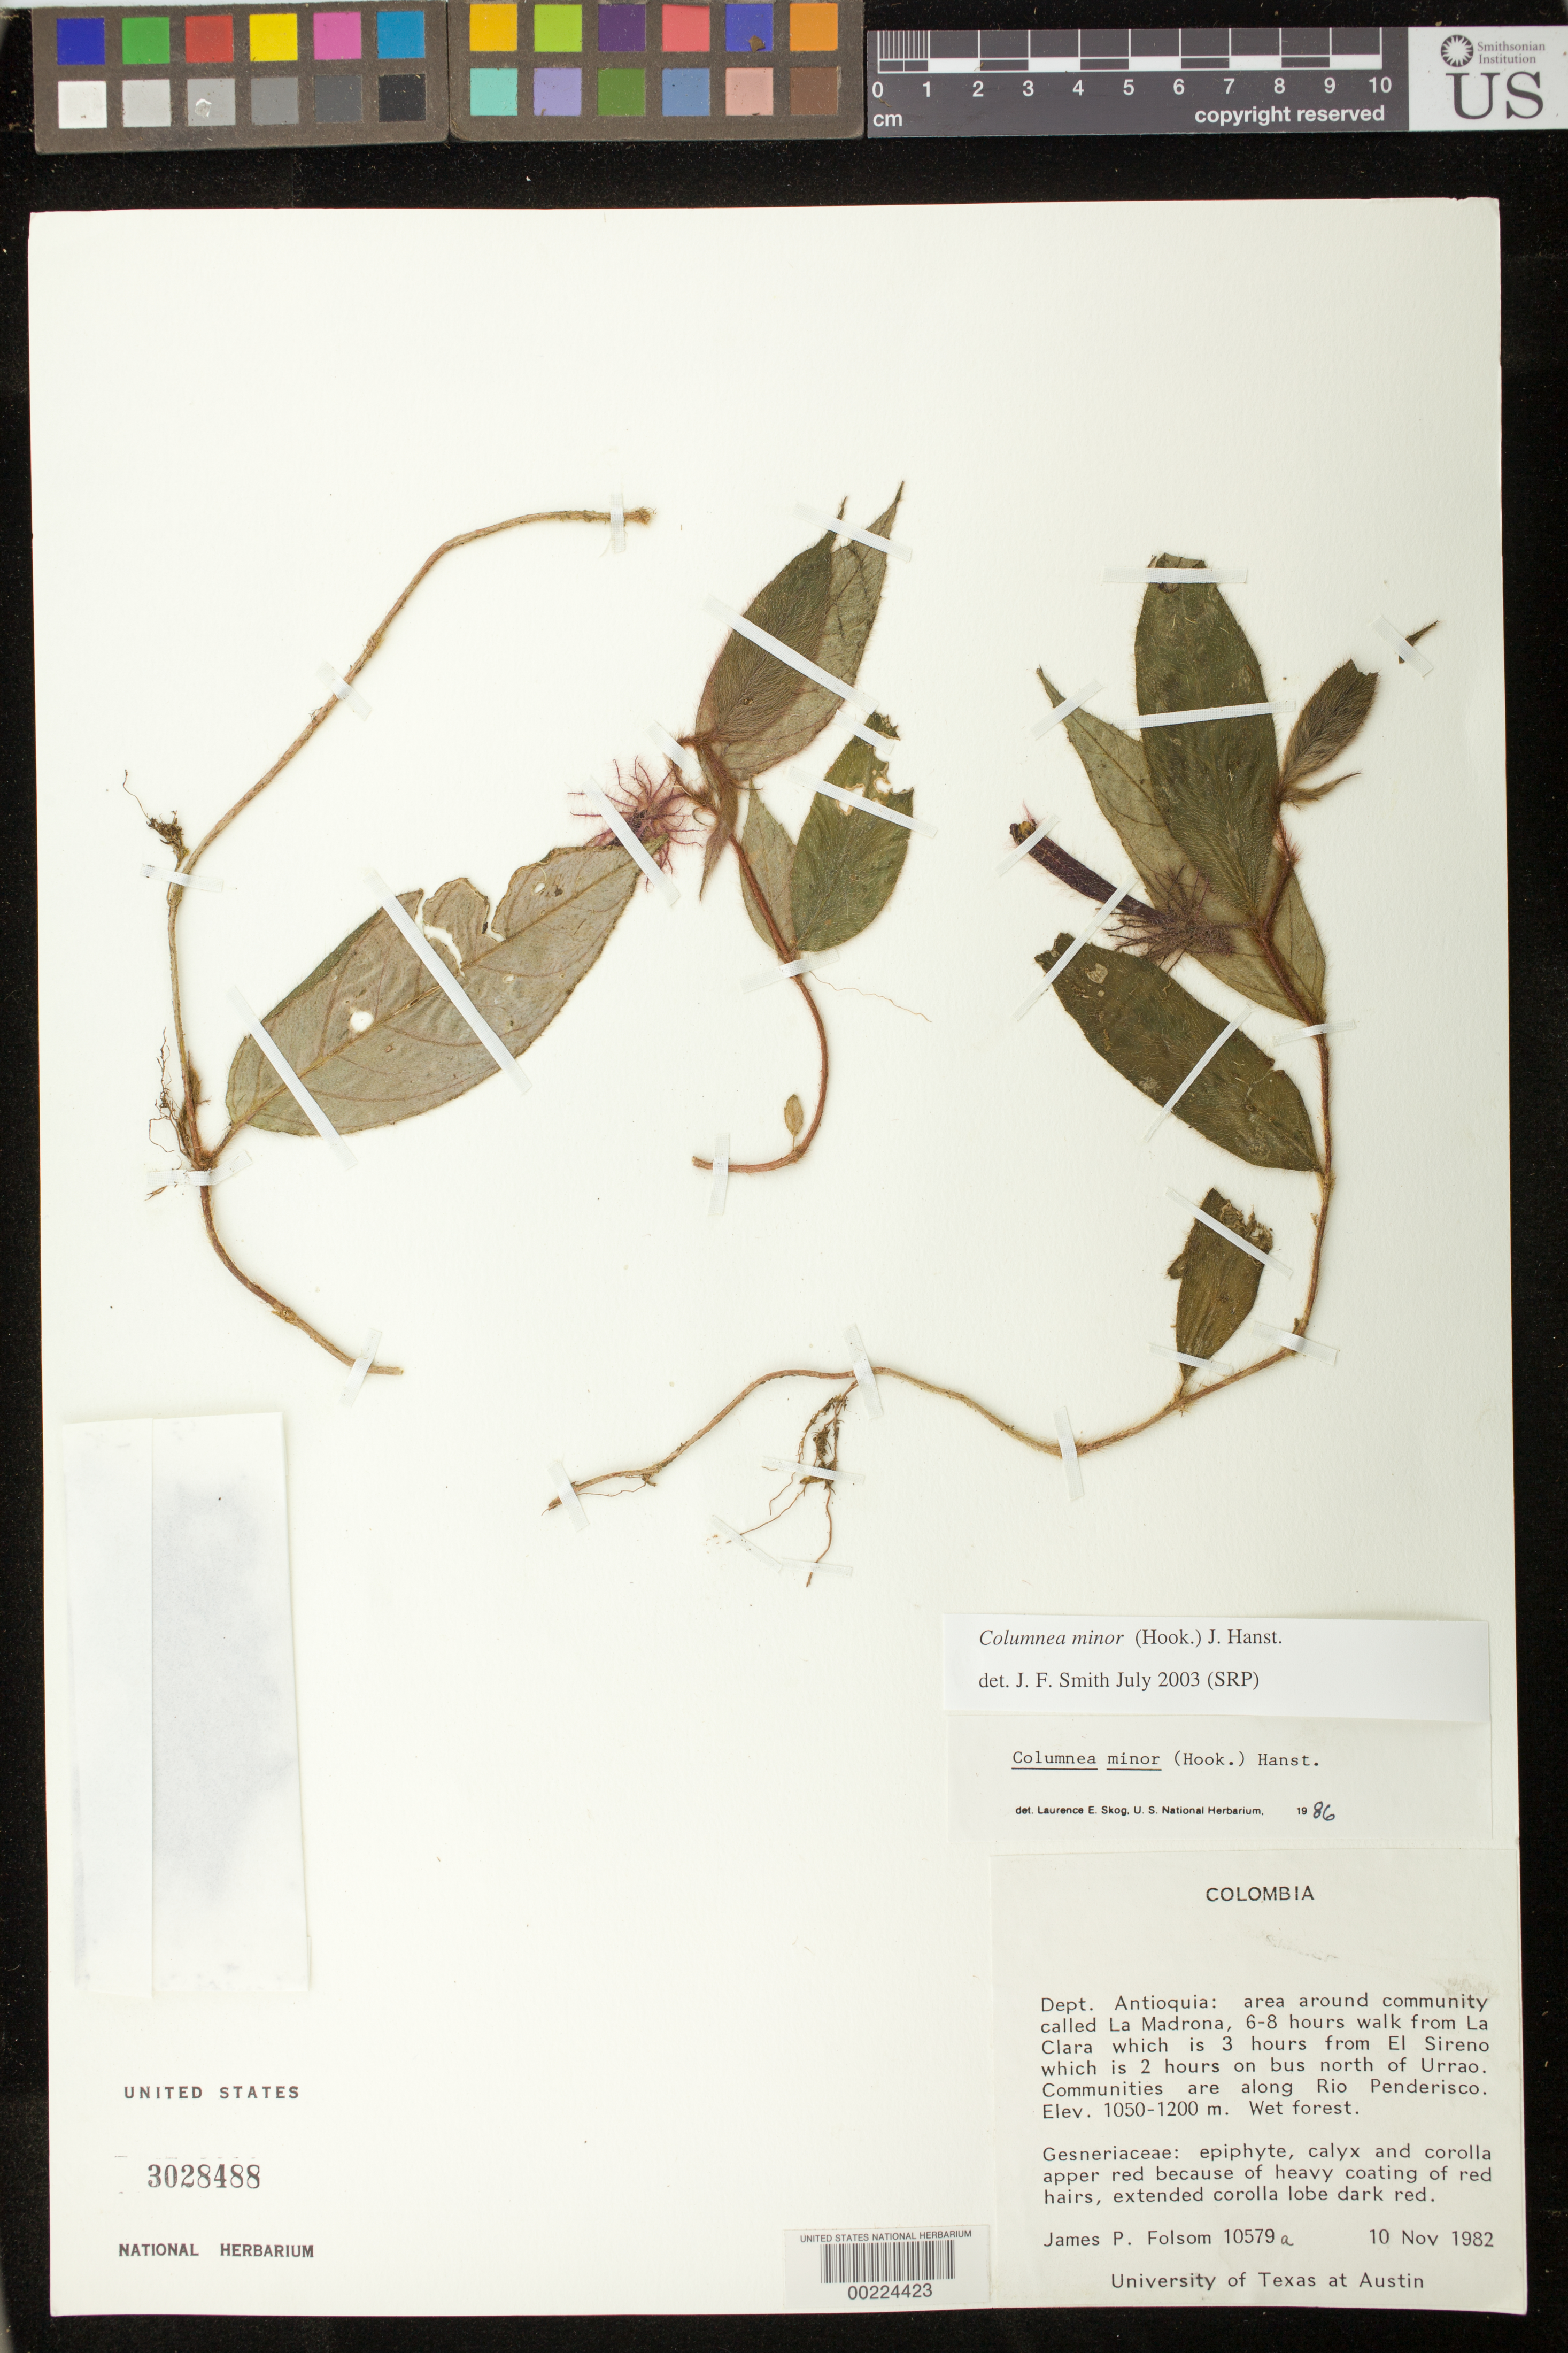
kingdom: Plantae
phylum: Tracheophyta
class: Magnoliopsida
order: Lamiales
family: Gesneriaceae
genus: Columnea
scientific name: Columnea minor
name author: (Hook.) Hanst.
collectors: J. P. Folsom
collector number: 10579 A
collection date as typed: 10 Nov 1982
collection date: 1982-11-10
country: Colombia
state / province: Antioquia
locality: Area around community called La Madrona, 6-8 hrs walk from La Clara which is 3 hrs from El Sireno which is 2 hours on bus north of Urrao. Communities are along Rio Penderisco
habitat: Wet forest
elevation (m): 1050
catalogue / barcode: US 3028488